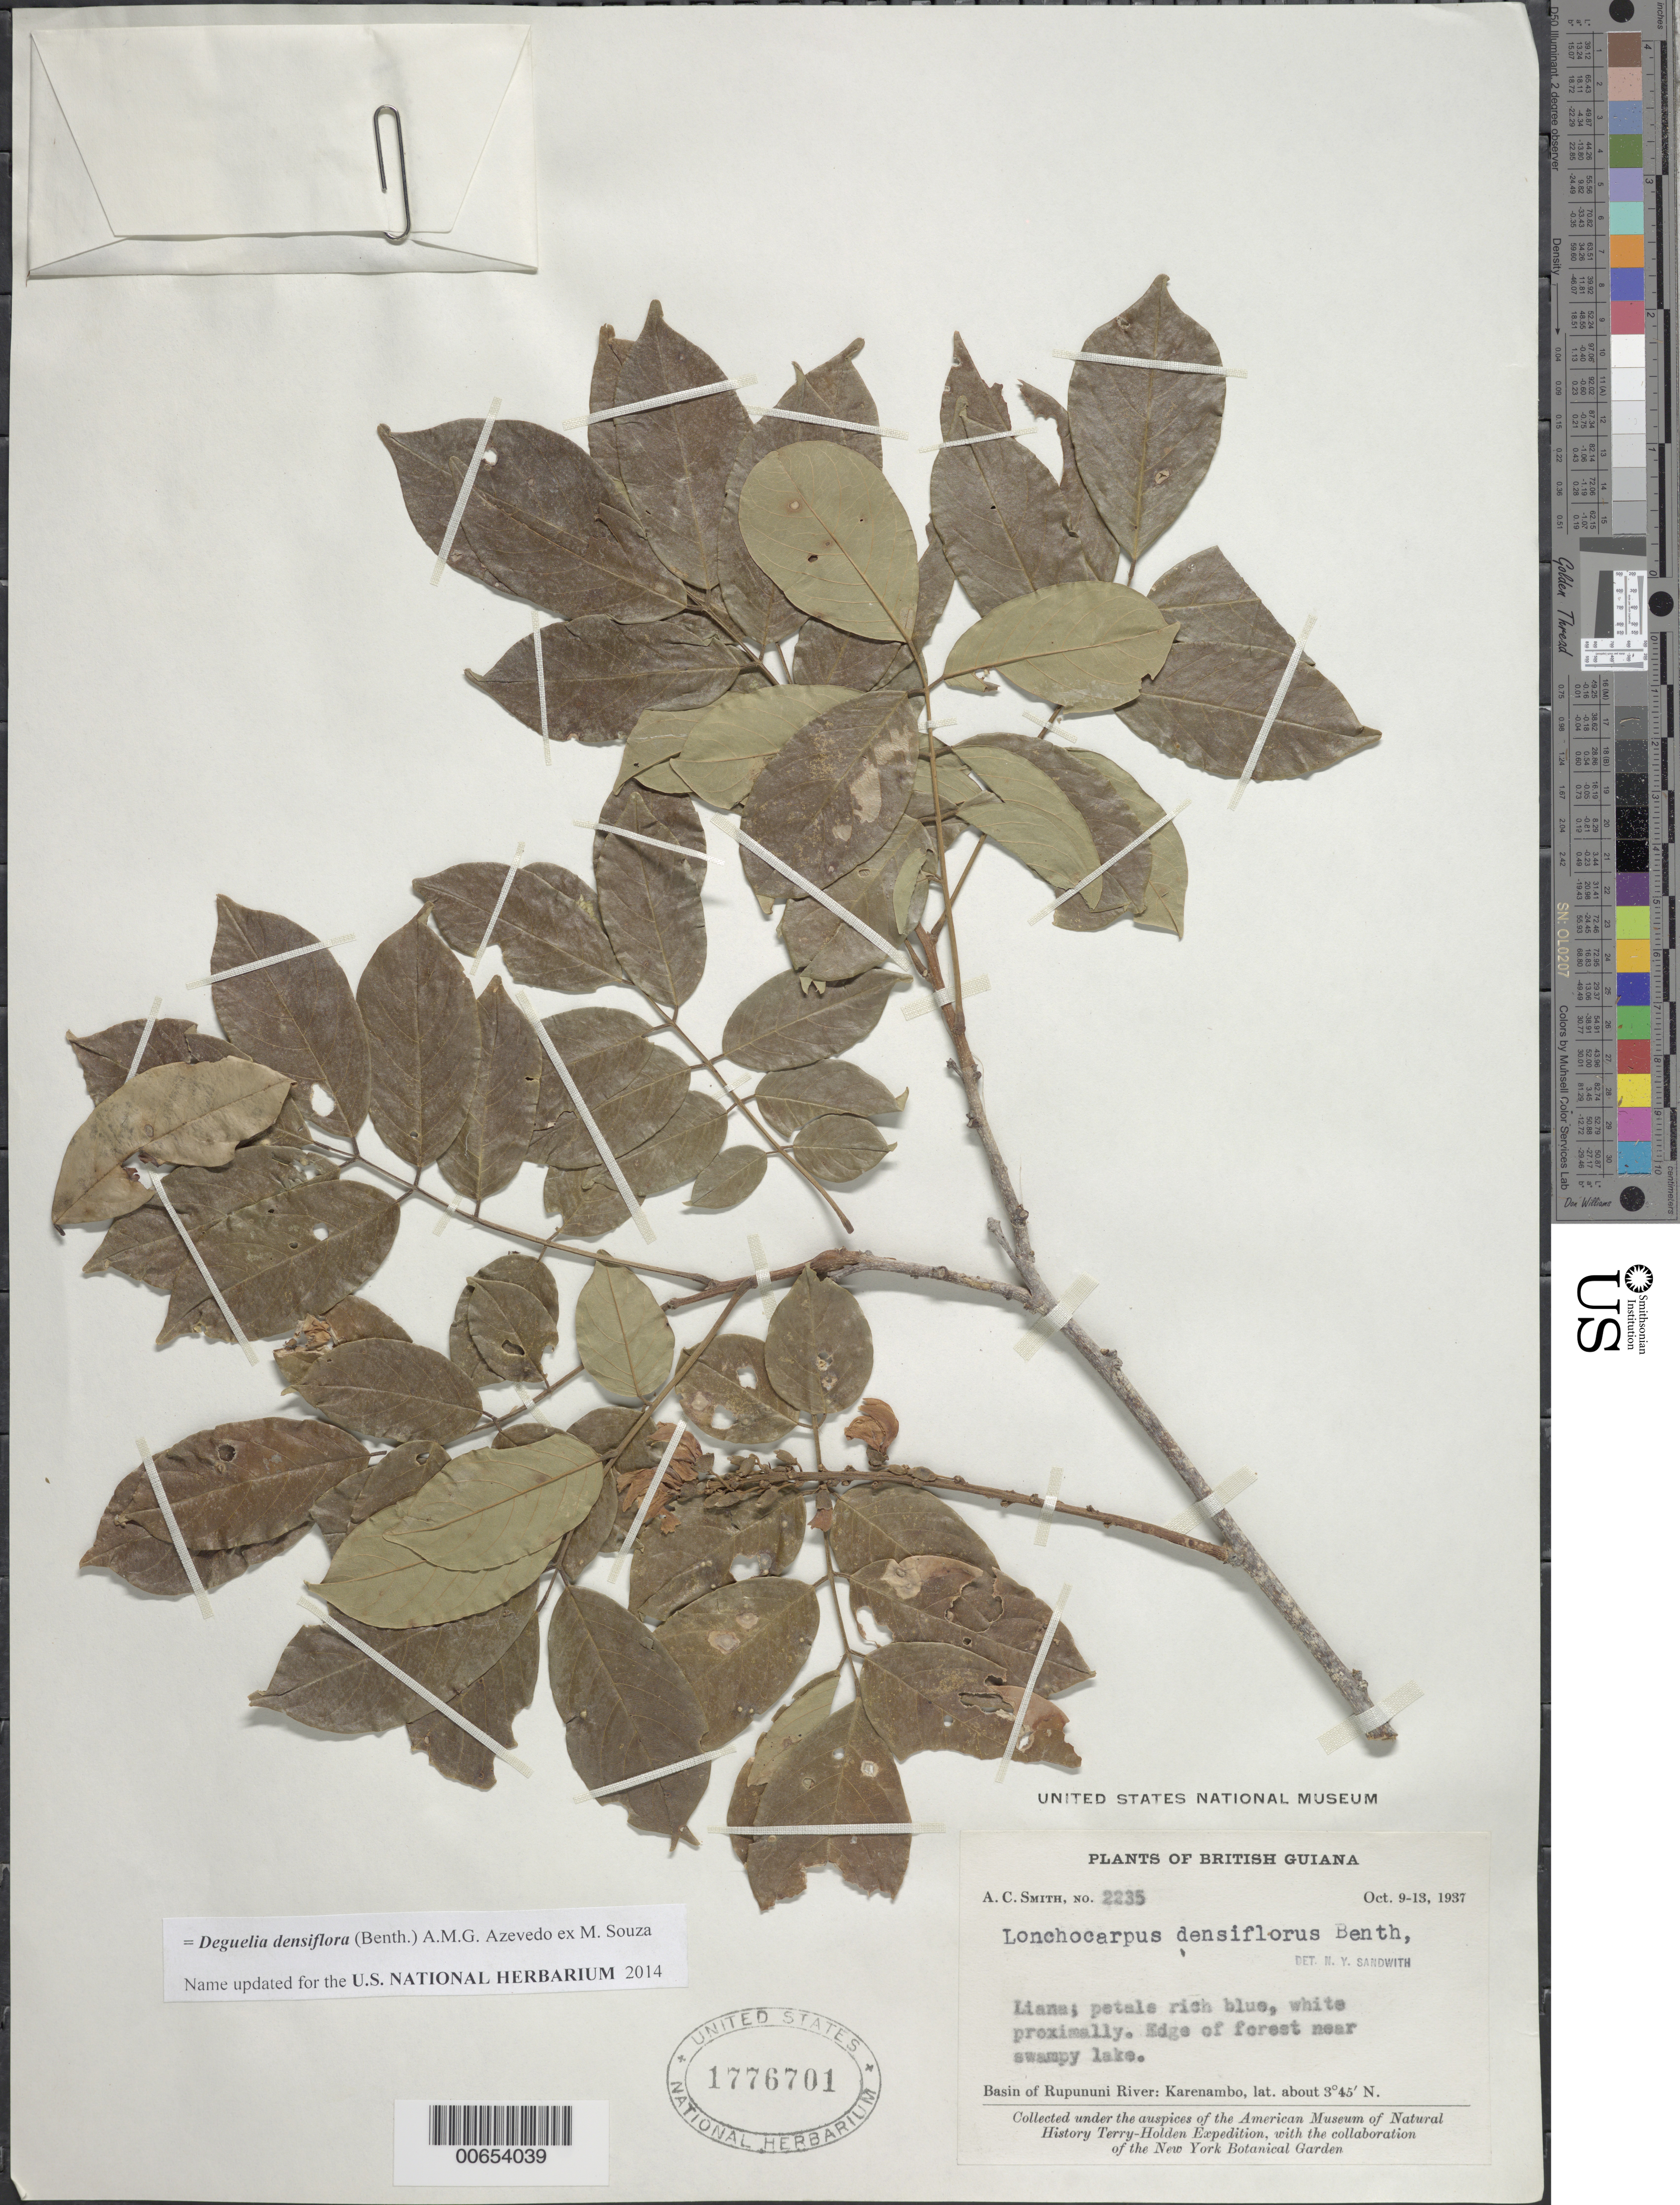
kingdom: Plantae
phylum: Tracheophyta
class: Magnoliopsida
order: Fabales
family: Fabaceae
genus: Deguelia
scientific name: Deguelia densiflora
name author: (Benth.) A.M.G. Azevedo ex M. Sousa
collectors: A. C. Smith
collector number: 2235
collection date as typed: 9-Oct-37 to 13-Oct-37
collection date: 1937-10-09/1937-10-13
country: Guyana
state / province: U. Takutu-U. Essequibo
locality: Karanambo, Rupununi River basin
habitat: Edge of forest near swampy lake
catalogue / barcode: US 1776701